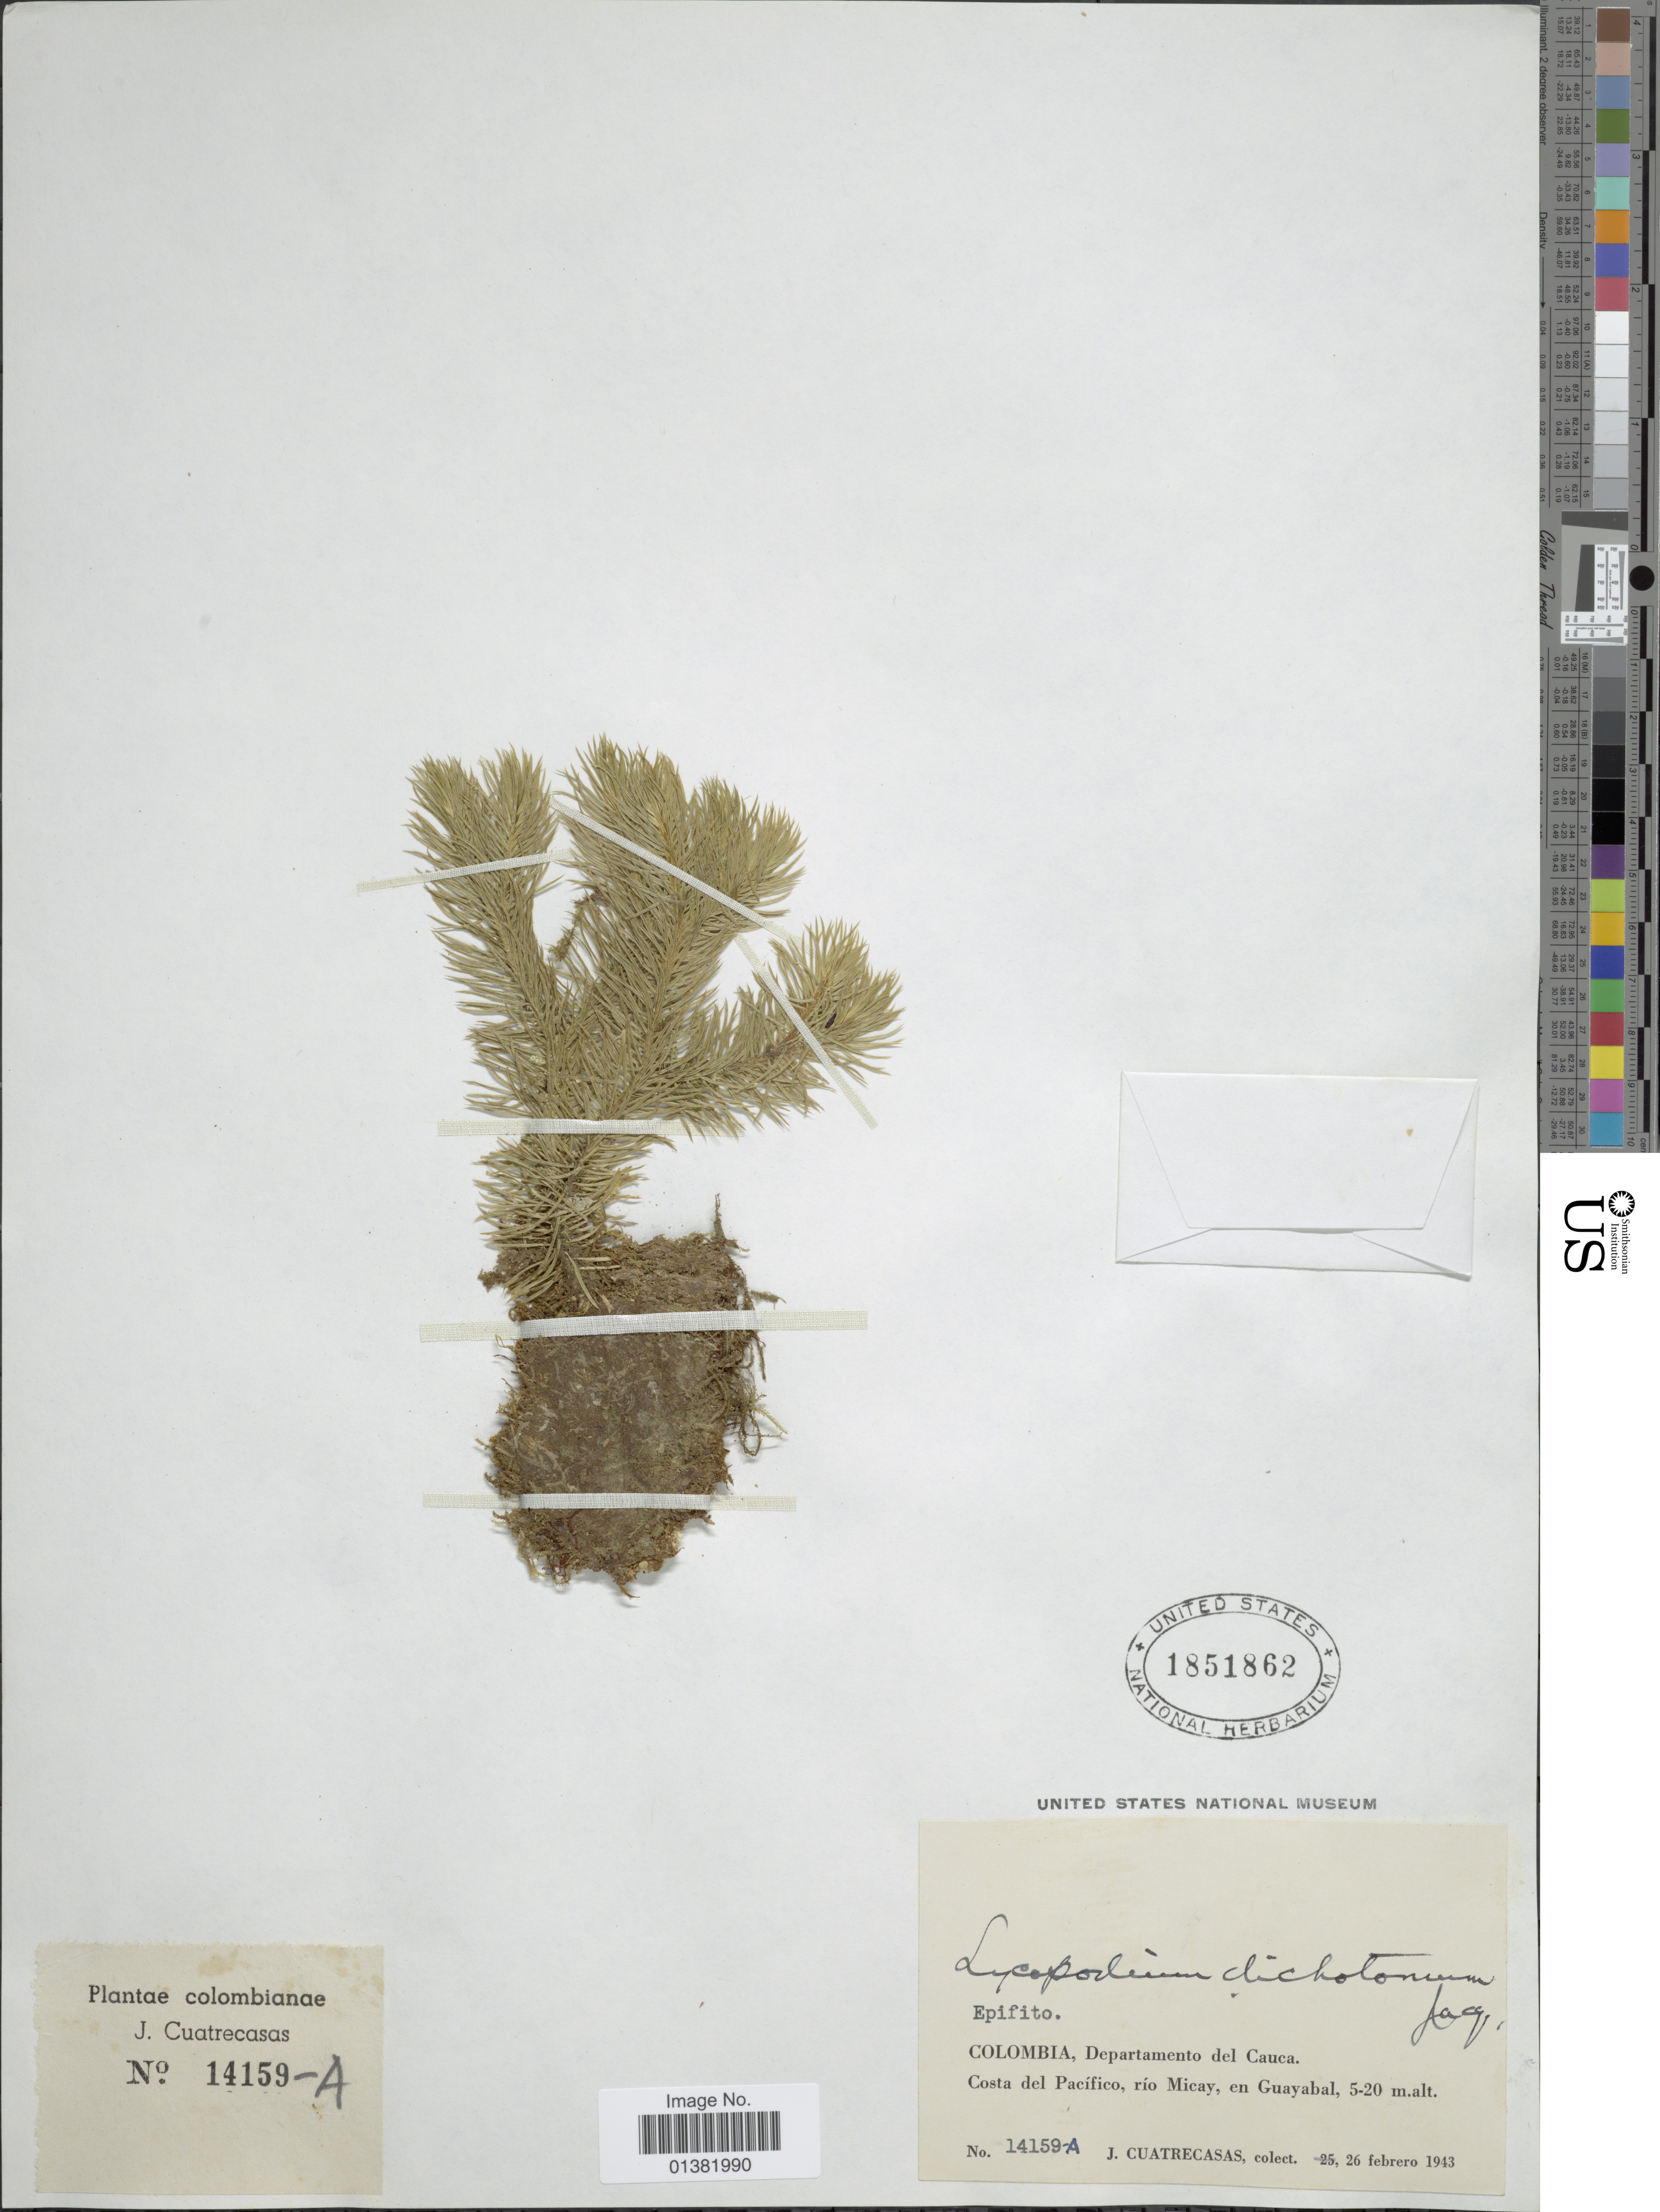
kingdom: Plantae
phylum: Tracheophyta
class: Lycopodiopsida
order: Lycopodiales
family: Lycopodiaceae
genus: Phlegmariurus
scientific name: Phlegmariurus dichotomus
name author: (Jacq.) W.H. Wagner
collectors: J. Cuatrecasas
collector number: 14159-A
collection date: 1943-01-26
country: Colombia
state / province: Valle del Cauca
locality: Costa del Pacífico, río Micay, en Guayabal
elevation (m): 5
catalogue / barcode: US 1851862